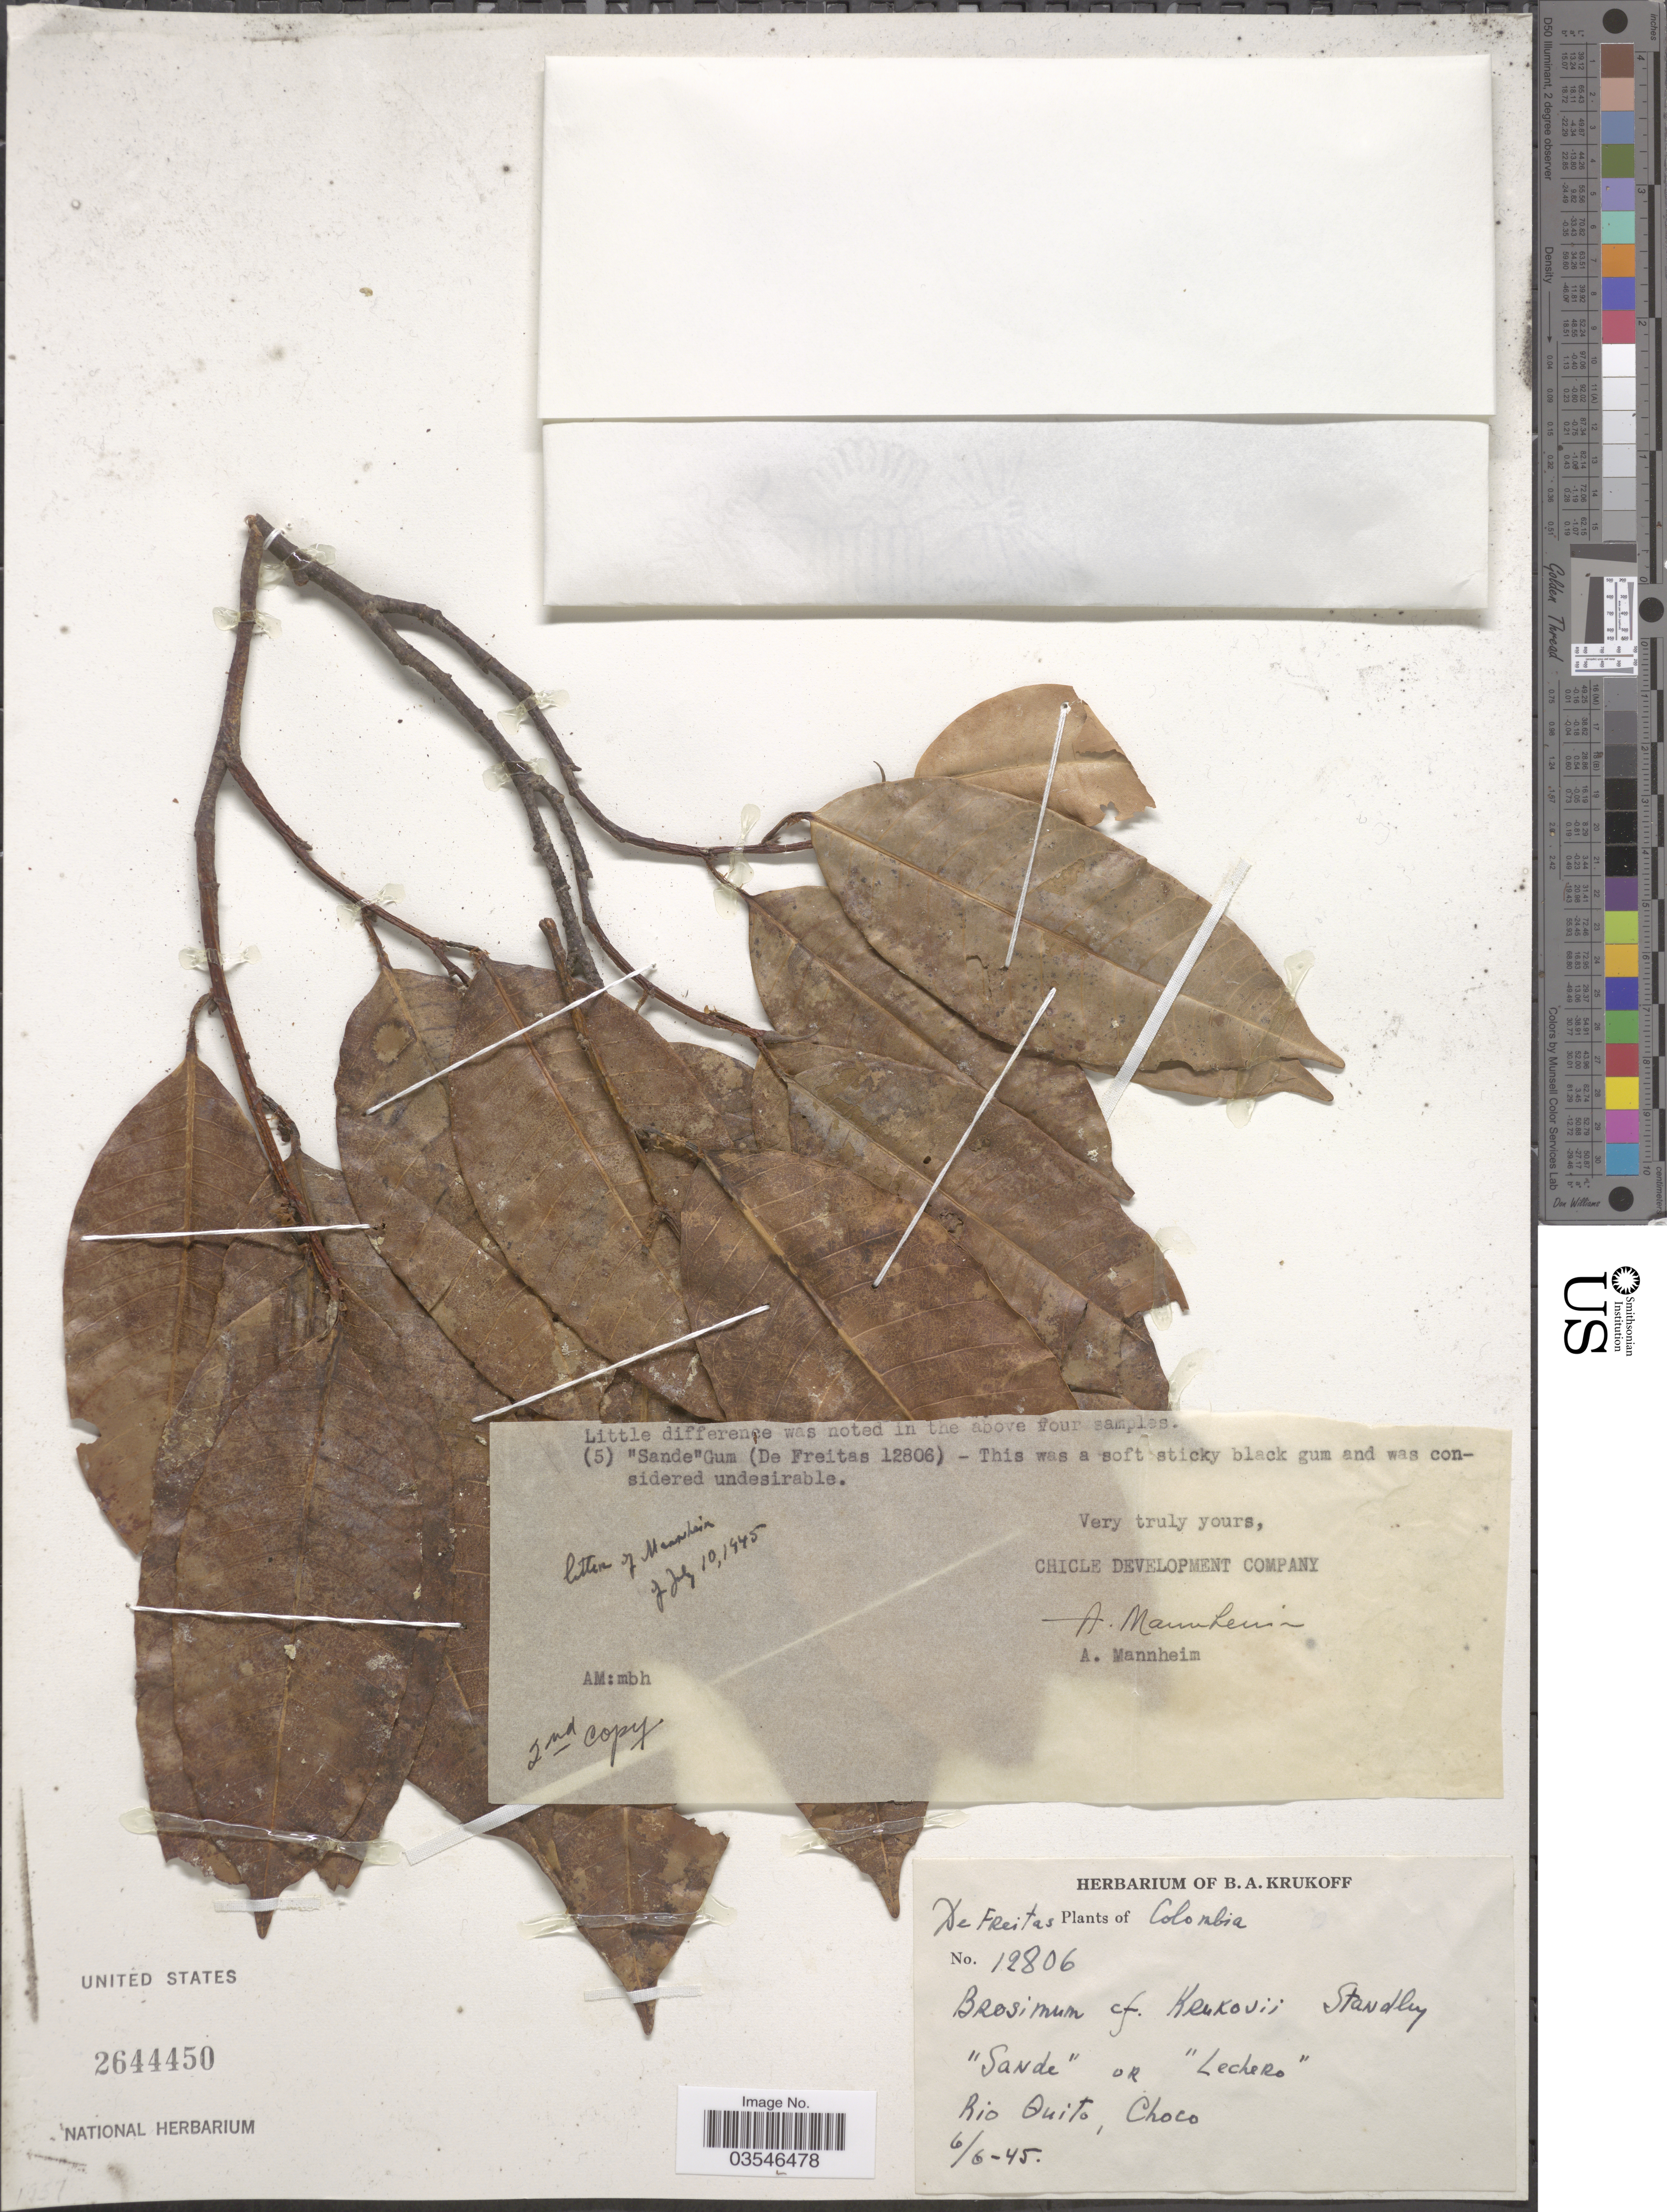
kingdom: Plantae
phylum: Tracheophyta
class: Magnoliopsida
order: Rosales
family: Moraceae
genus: Brosimum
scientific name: Brosimum utile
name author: (Kunth) Oken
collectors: De Freitas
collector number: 12806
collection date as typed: Transcribed d/m/y: 6/6/45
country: Colombia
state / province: Chocó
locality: Rio Quito.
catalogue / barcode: US 2644450